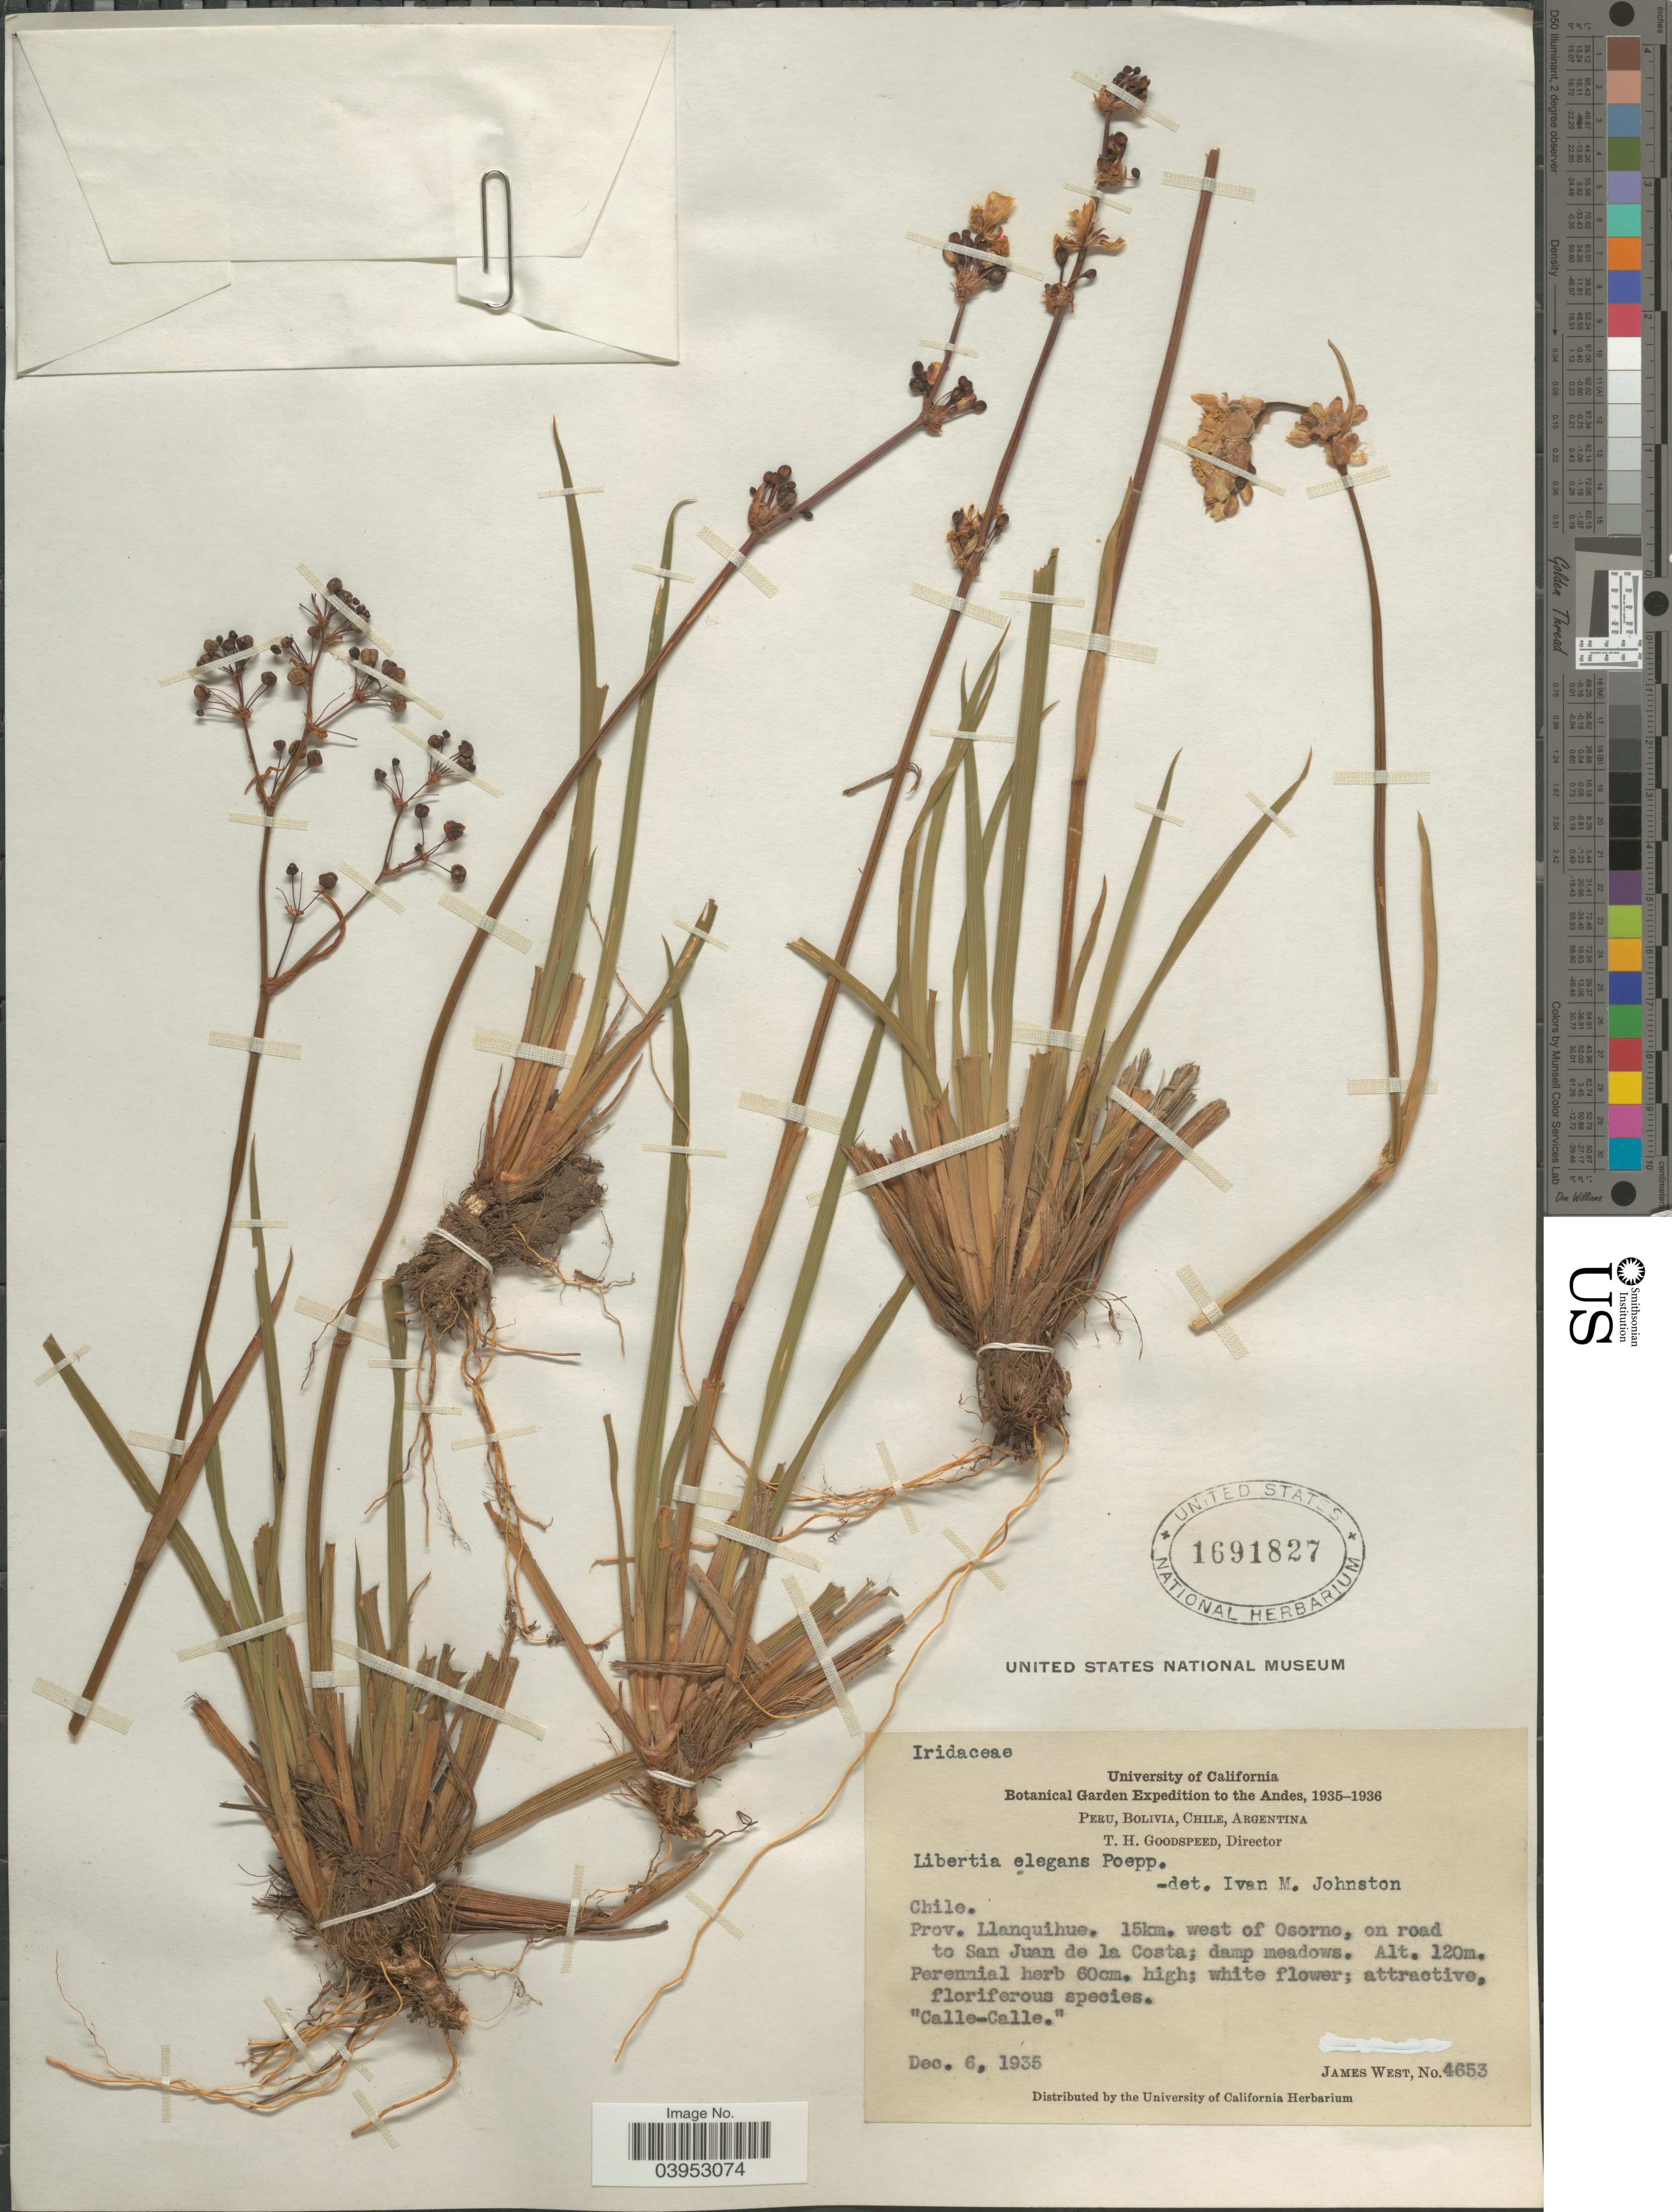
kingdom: Plantae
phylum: Tracheophyta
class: Liliopsida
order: Asparagales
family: Iridaceae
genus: Libertia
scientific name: Libertia chilensis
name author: (Molina) Gunckel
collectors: J. West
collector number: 4653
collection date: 1935-12-06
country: Chile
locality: The Andes. Prov. Llanquihue. 15km. west of Osorno, on road to San Juan de la Costa; damp meadows.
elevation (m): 120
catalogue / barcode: US 1691827